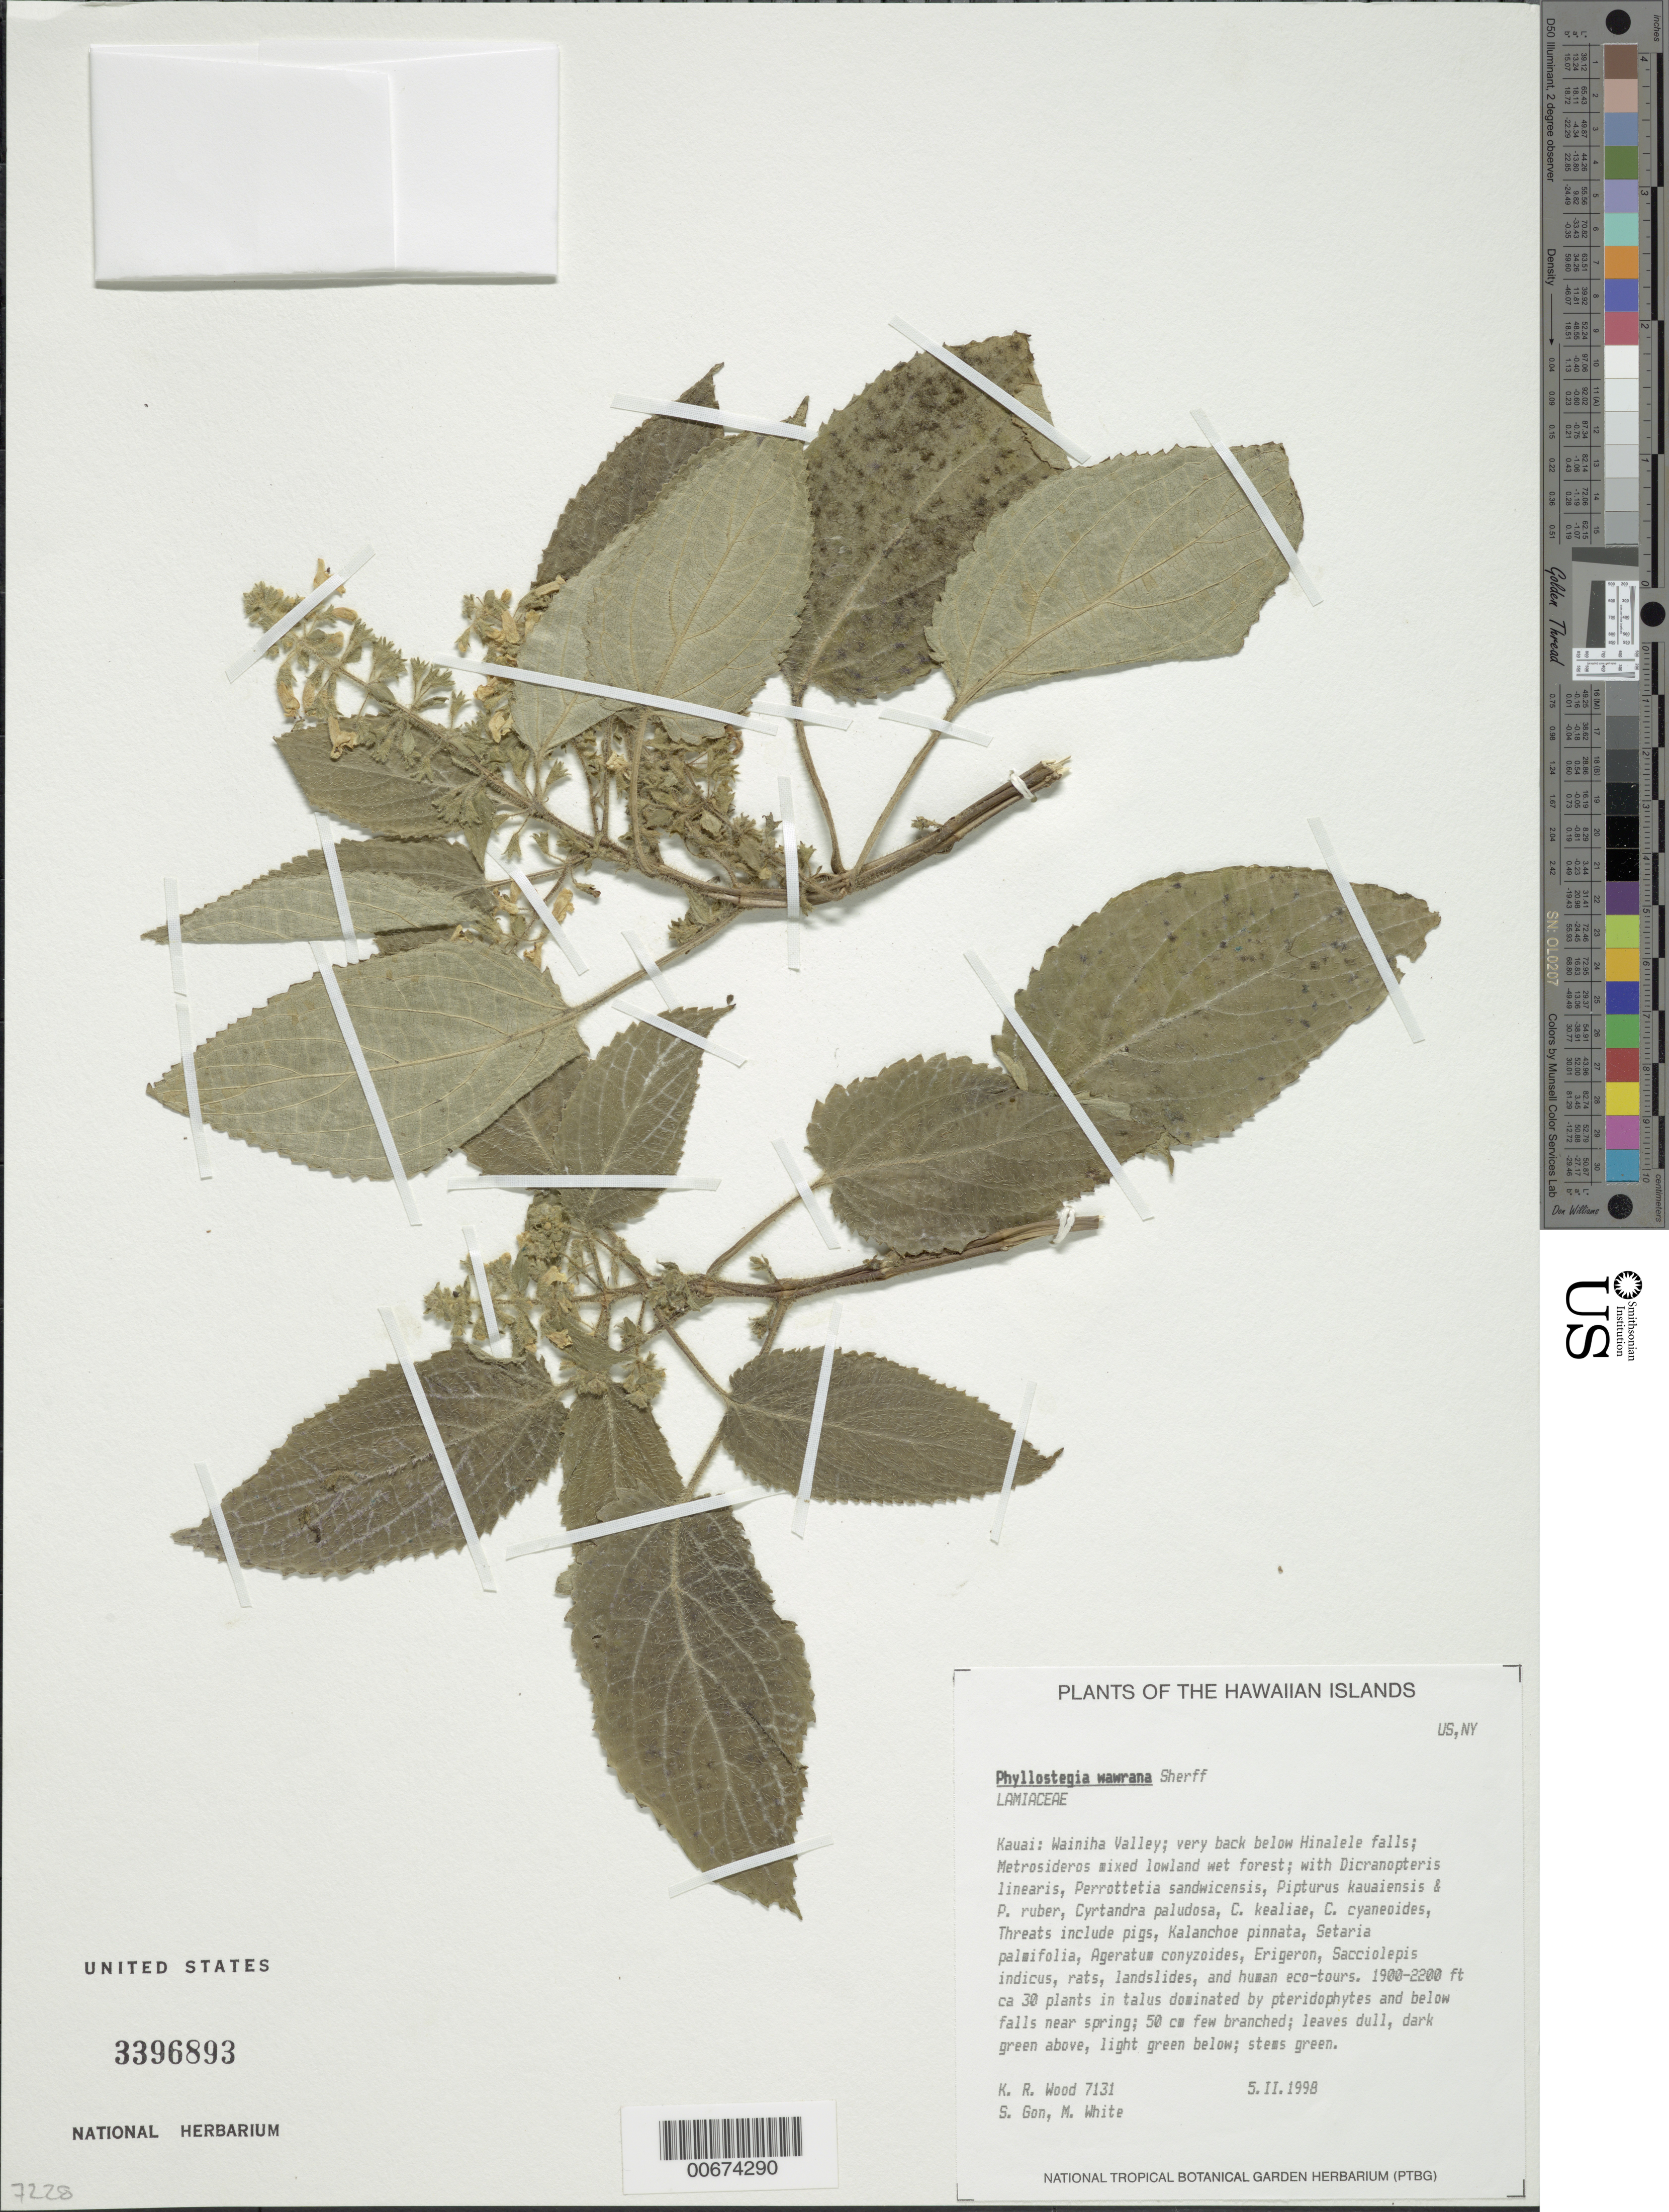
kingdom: Plantae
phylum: Tracheophyta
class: Magnoliopsida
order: Lamiales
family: Lamiaceae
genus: Phyllostegia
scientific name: Phyllostegia wawrana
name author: Sherff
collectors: K. R. Wood, S. Gon & M. White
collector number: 7131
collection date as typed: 5 Feb 1998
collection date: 1998-02-05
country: United States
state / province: Hawaii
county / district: Kauai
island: Kaua'i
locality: Wainiha Valley; very back below Hinalele falls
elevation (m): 579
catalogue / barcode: US 3396893